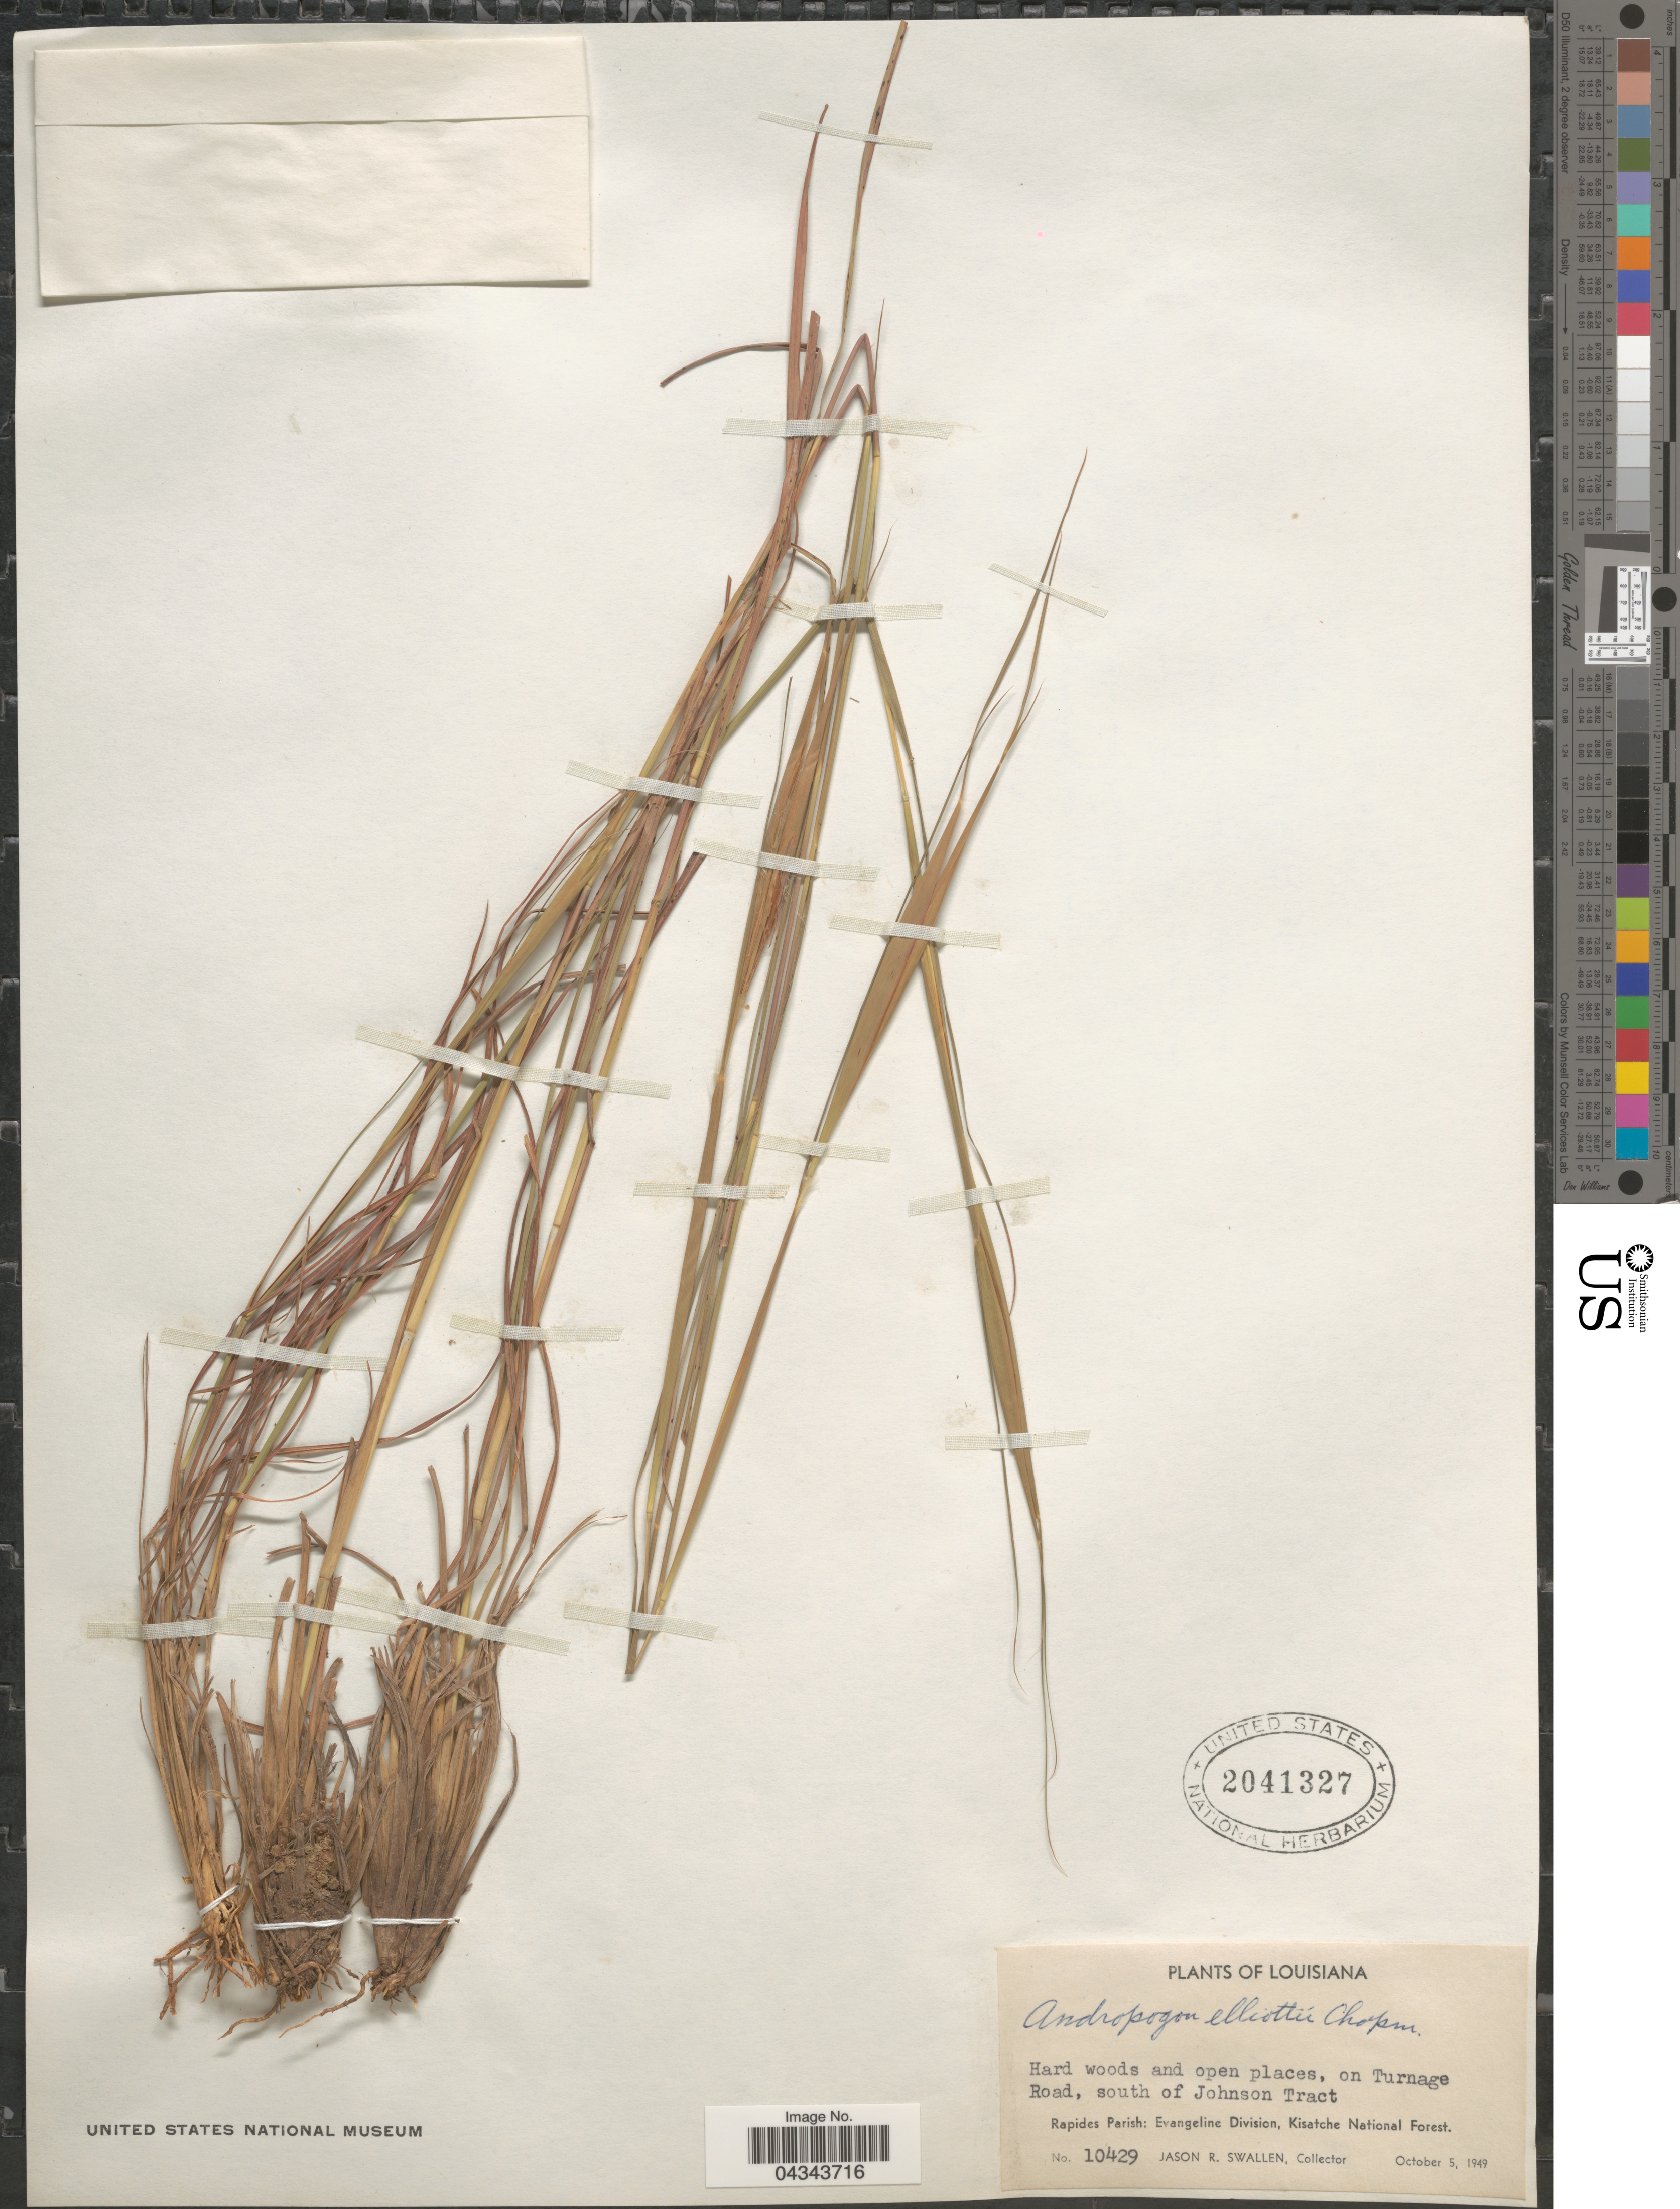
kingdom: Plantae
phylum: Tracheophyta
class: Liliopsida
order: Poales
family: Poaceae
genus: Andropogon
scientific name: Andropogon ternarius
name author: Michx.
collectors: J. R. Swallen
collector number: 10429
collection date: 1949-10-05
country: United States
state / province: Louisiana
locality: On Turnage Road, south of Johnson Tract. Rapides Parish: Evangeline Division, Kisatche National Forest.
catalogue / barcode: US 2041327